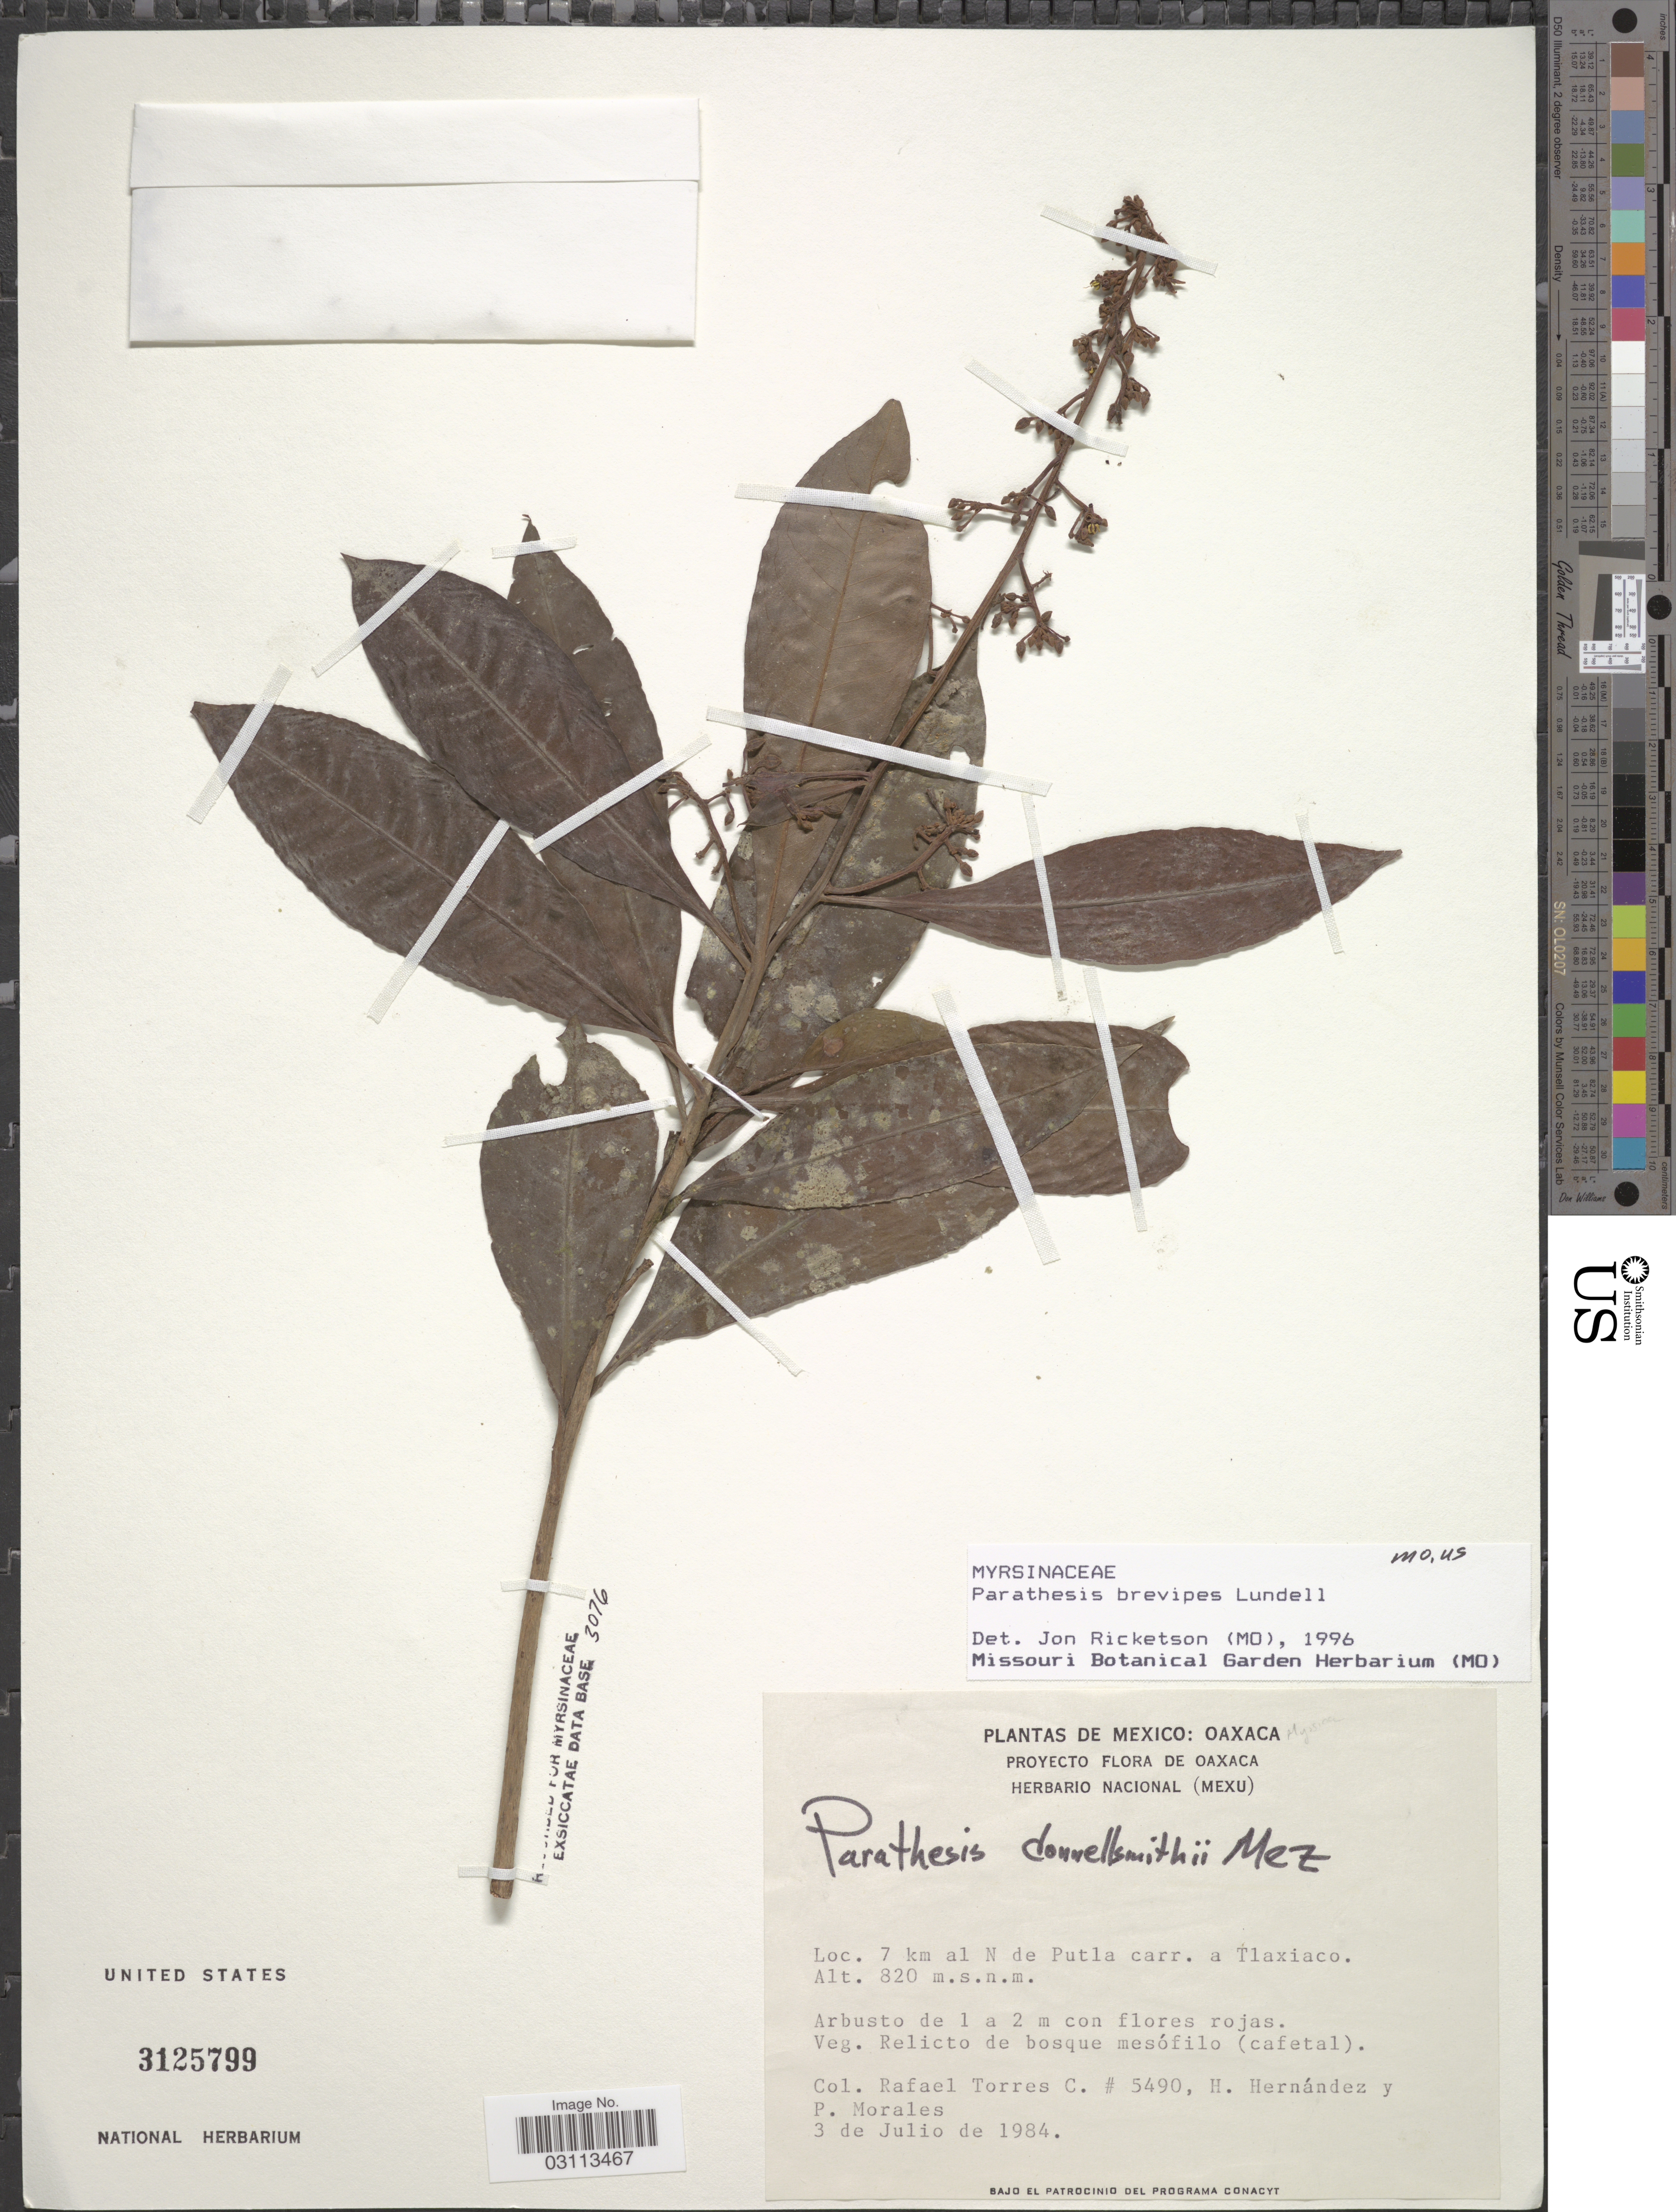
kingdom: Plantae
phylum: Tracheophyta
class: Magnoliopsida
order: Ericales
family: Primulaceae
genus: Parathesis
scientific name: Parathesis brevipes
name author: Lundell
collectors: R. Torres C., Hernández, H. & P. Morales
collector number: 5490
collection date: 1984-07-03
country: Mexico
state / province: Oaxaca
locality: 7 km al N de Putla carr. a Tlaxiaco.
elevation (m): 820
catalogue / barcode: US 3125799